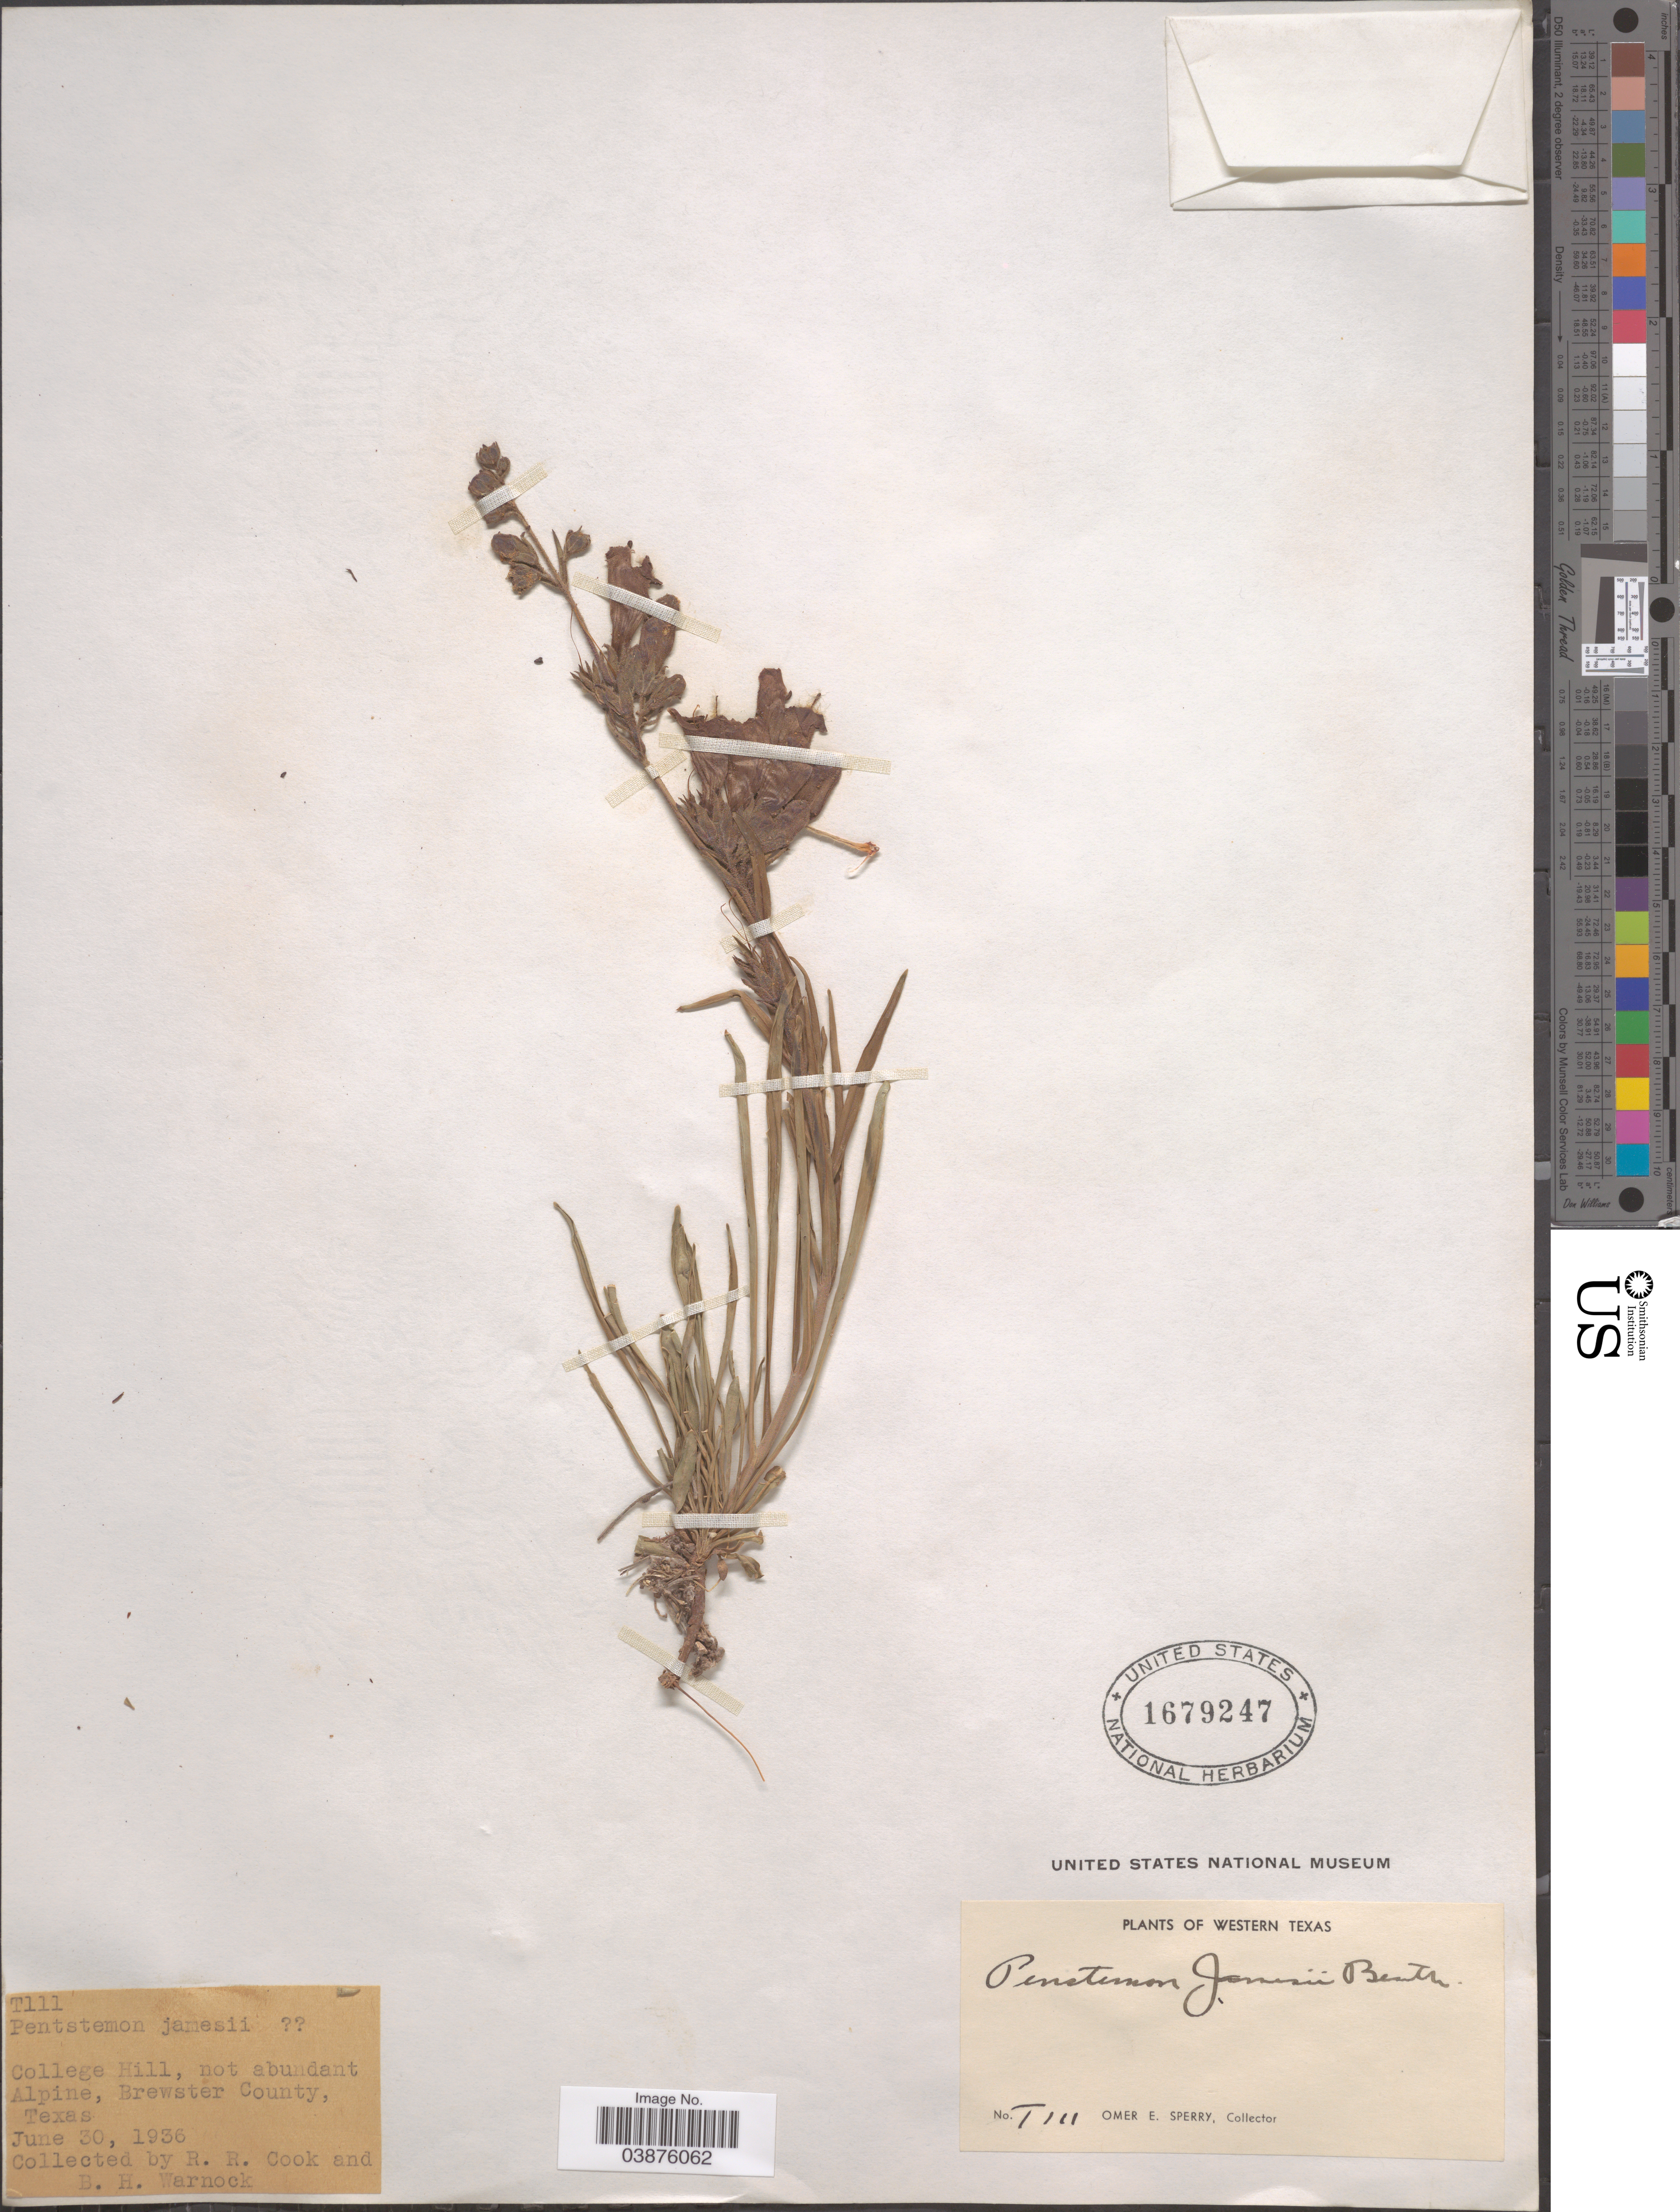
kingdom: Plantae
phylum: Tracheophyta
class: Magnoliopsida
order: Lamiales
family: Plantaginaceae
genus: Penstemon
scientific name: Penstemon jamesii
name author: Benth.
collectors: R. R. Cook, B. H. Warnock & O. E. Sperry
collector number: T111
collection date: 1936-06-30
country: United States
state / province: Texas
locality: College Hill, not abundant Alpine, Brewster County. Western Texas.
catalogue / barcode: US 1679247